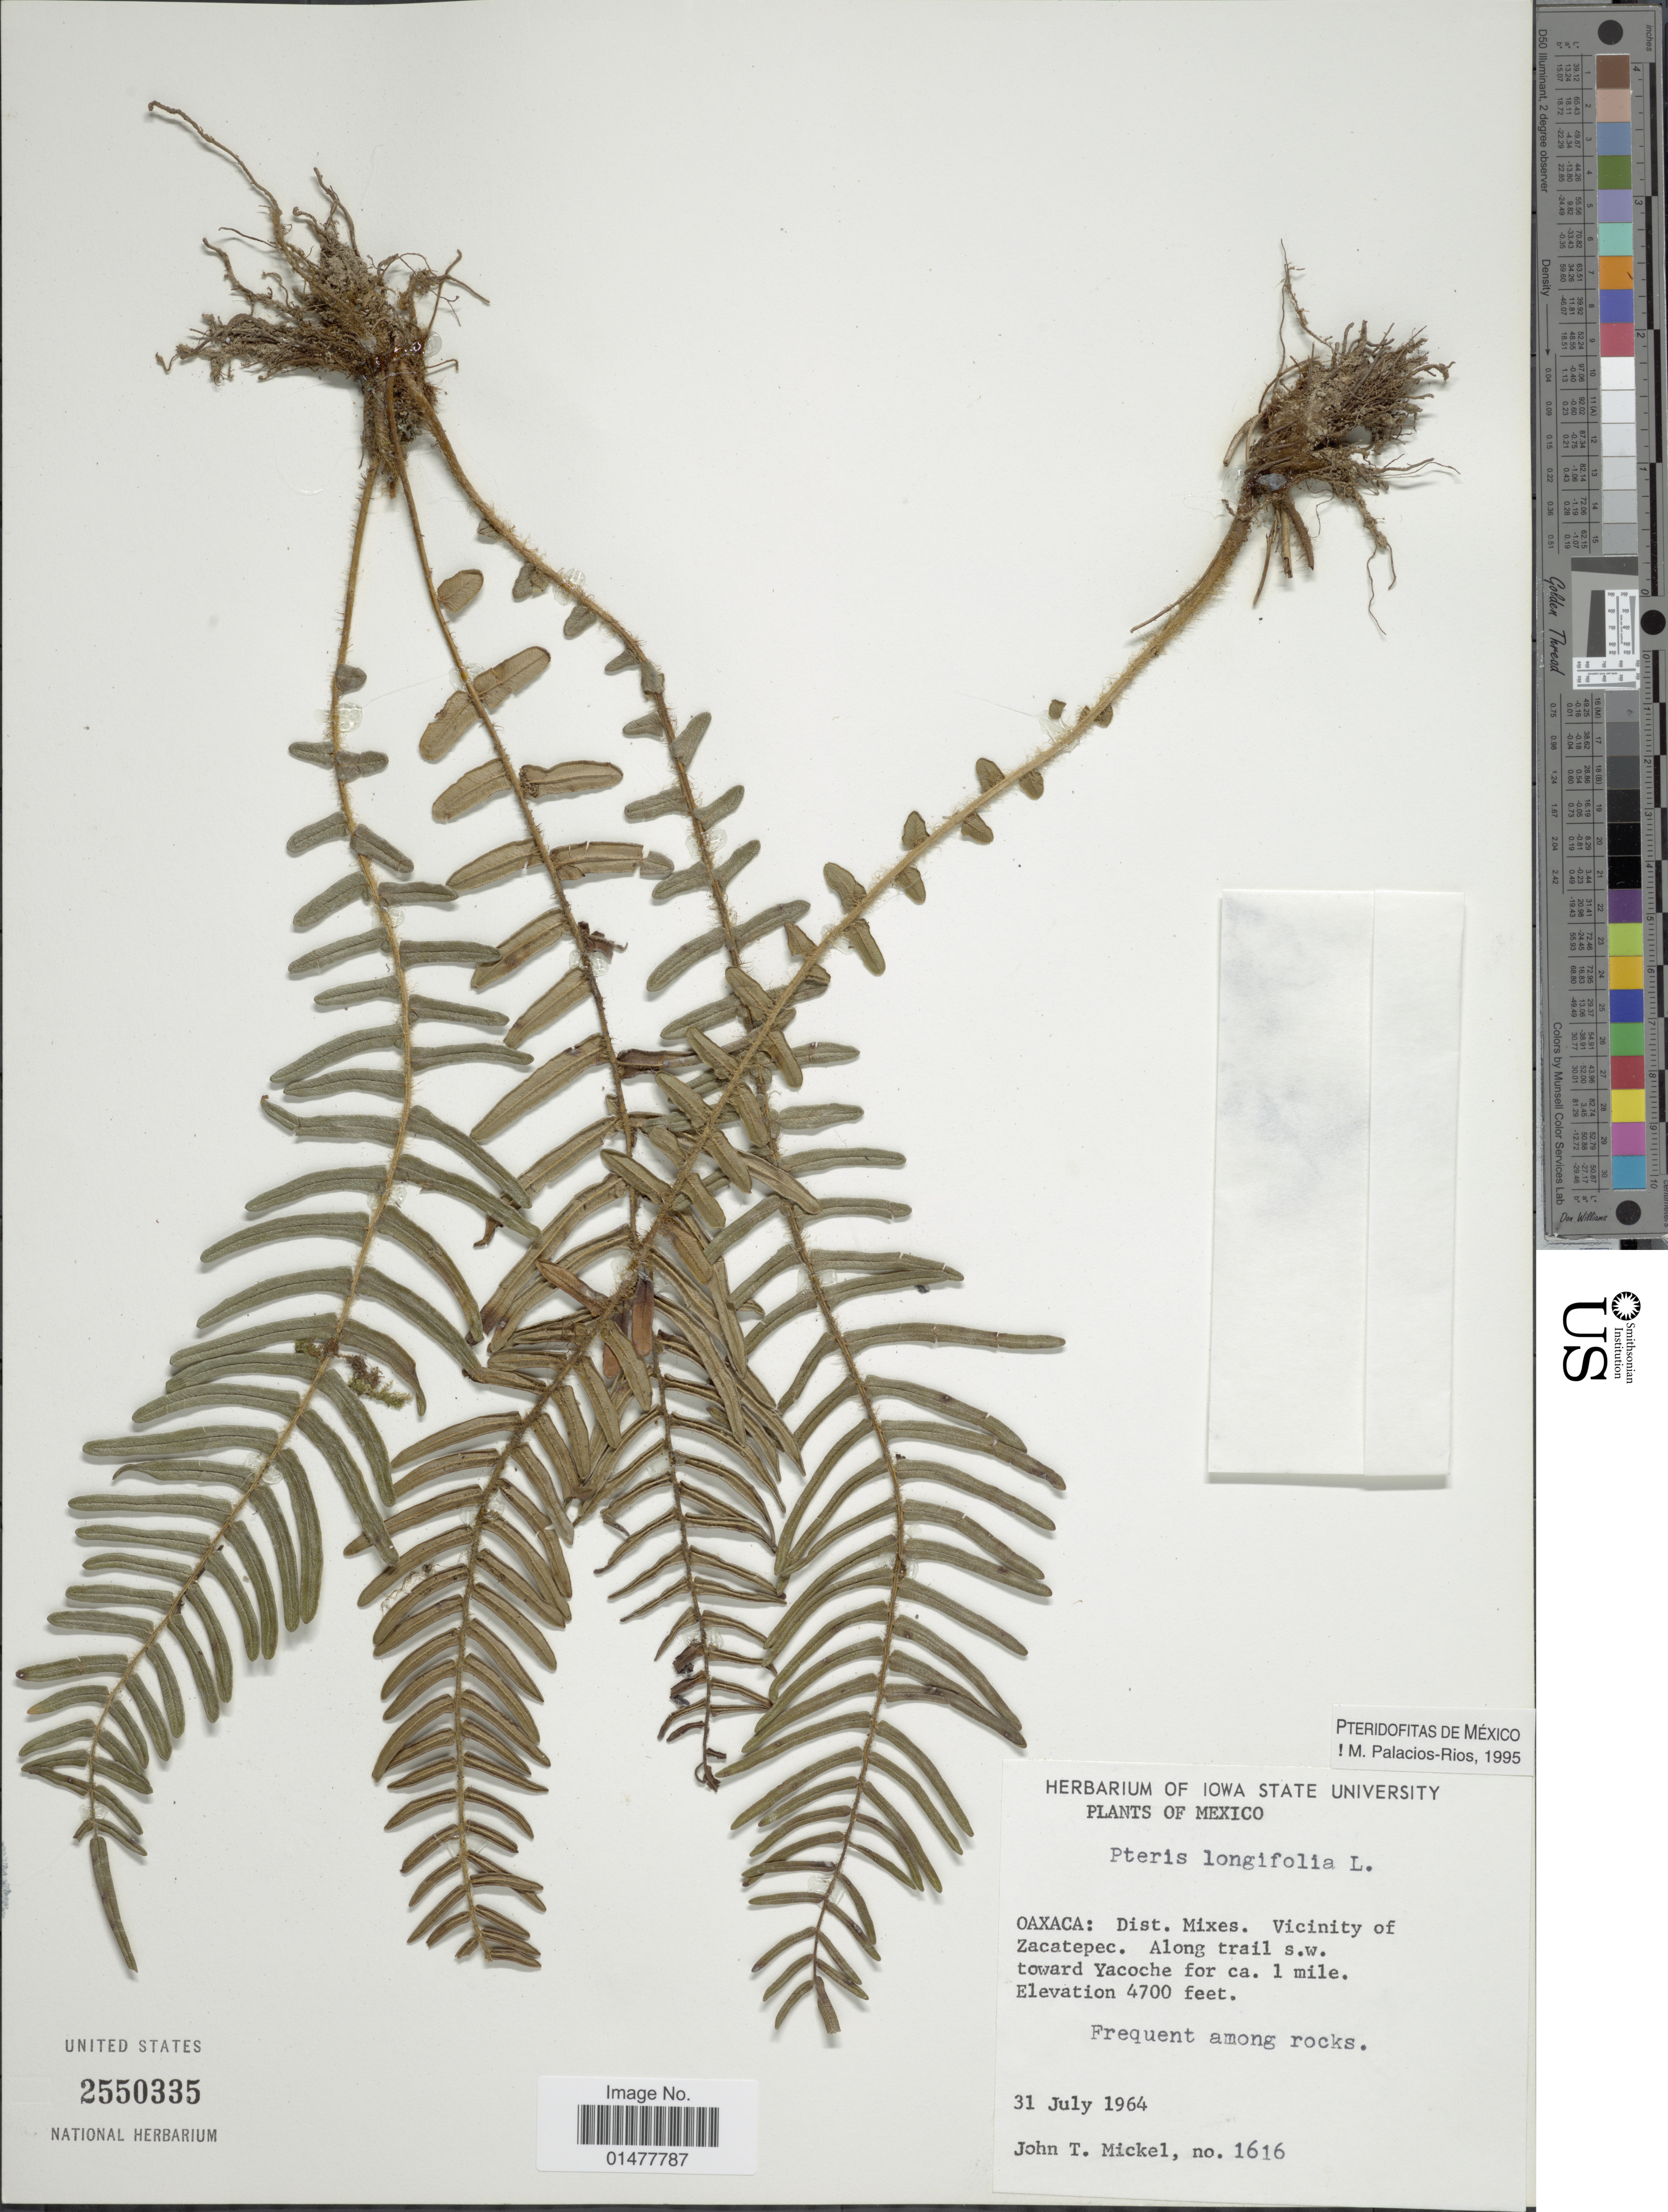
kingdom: Plantae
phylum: Tracheophyta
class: Polypodiopsida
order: Polypodiales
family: Pteridaceae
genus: Pteris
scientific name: Pteris longifolia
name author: L.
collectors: J. T. Mickel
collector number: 1616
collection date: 1964-07-31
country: Mexico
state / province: Oaxaca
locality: Dist. Mixes. Vicinity of Zacatepec, along trail s.w. toward Yacoche for ca. 1 mile.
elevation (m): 1433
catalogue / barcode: US 2550335